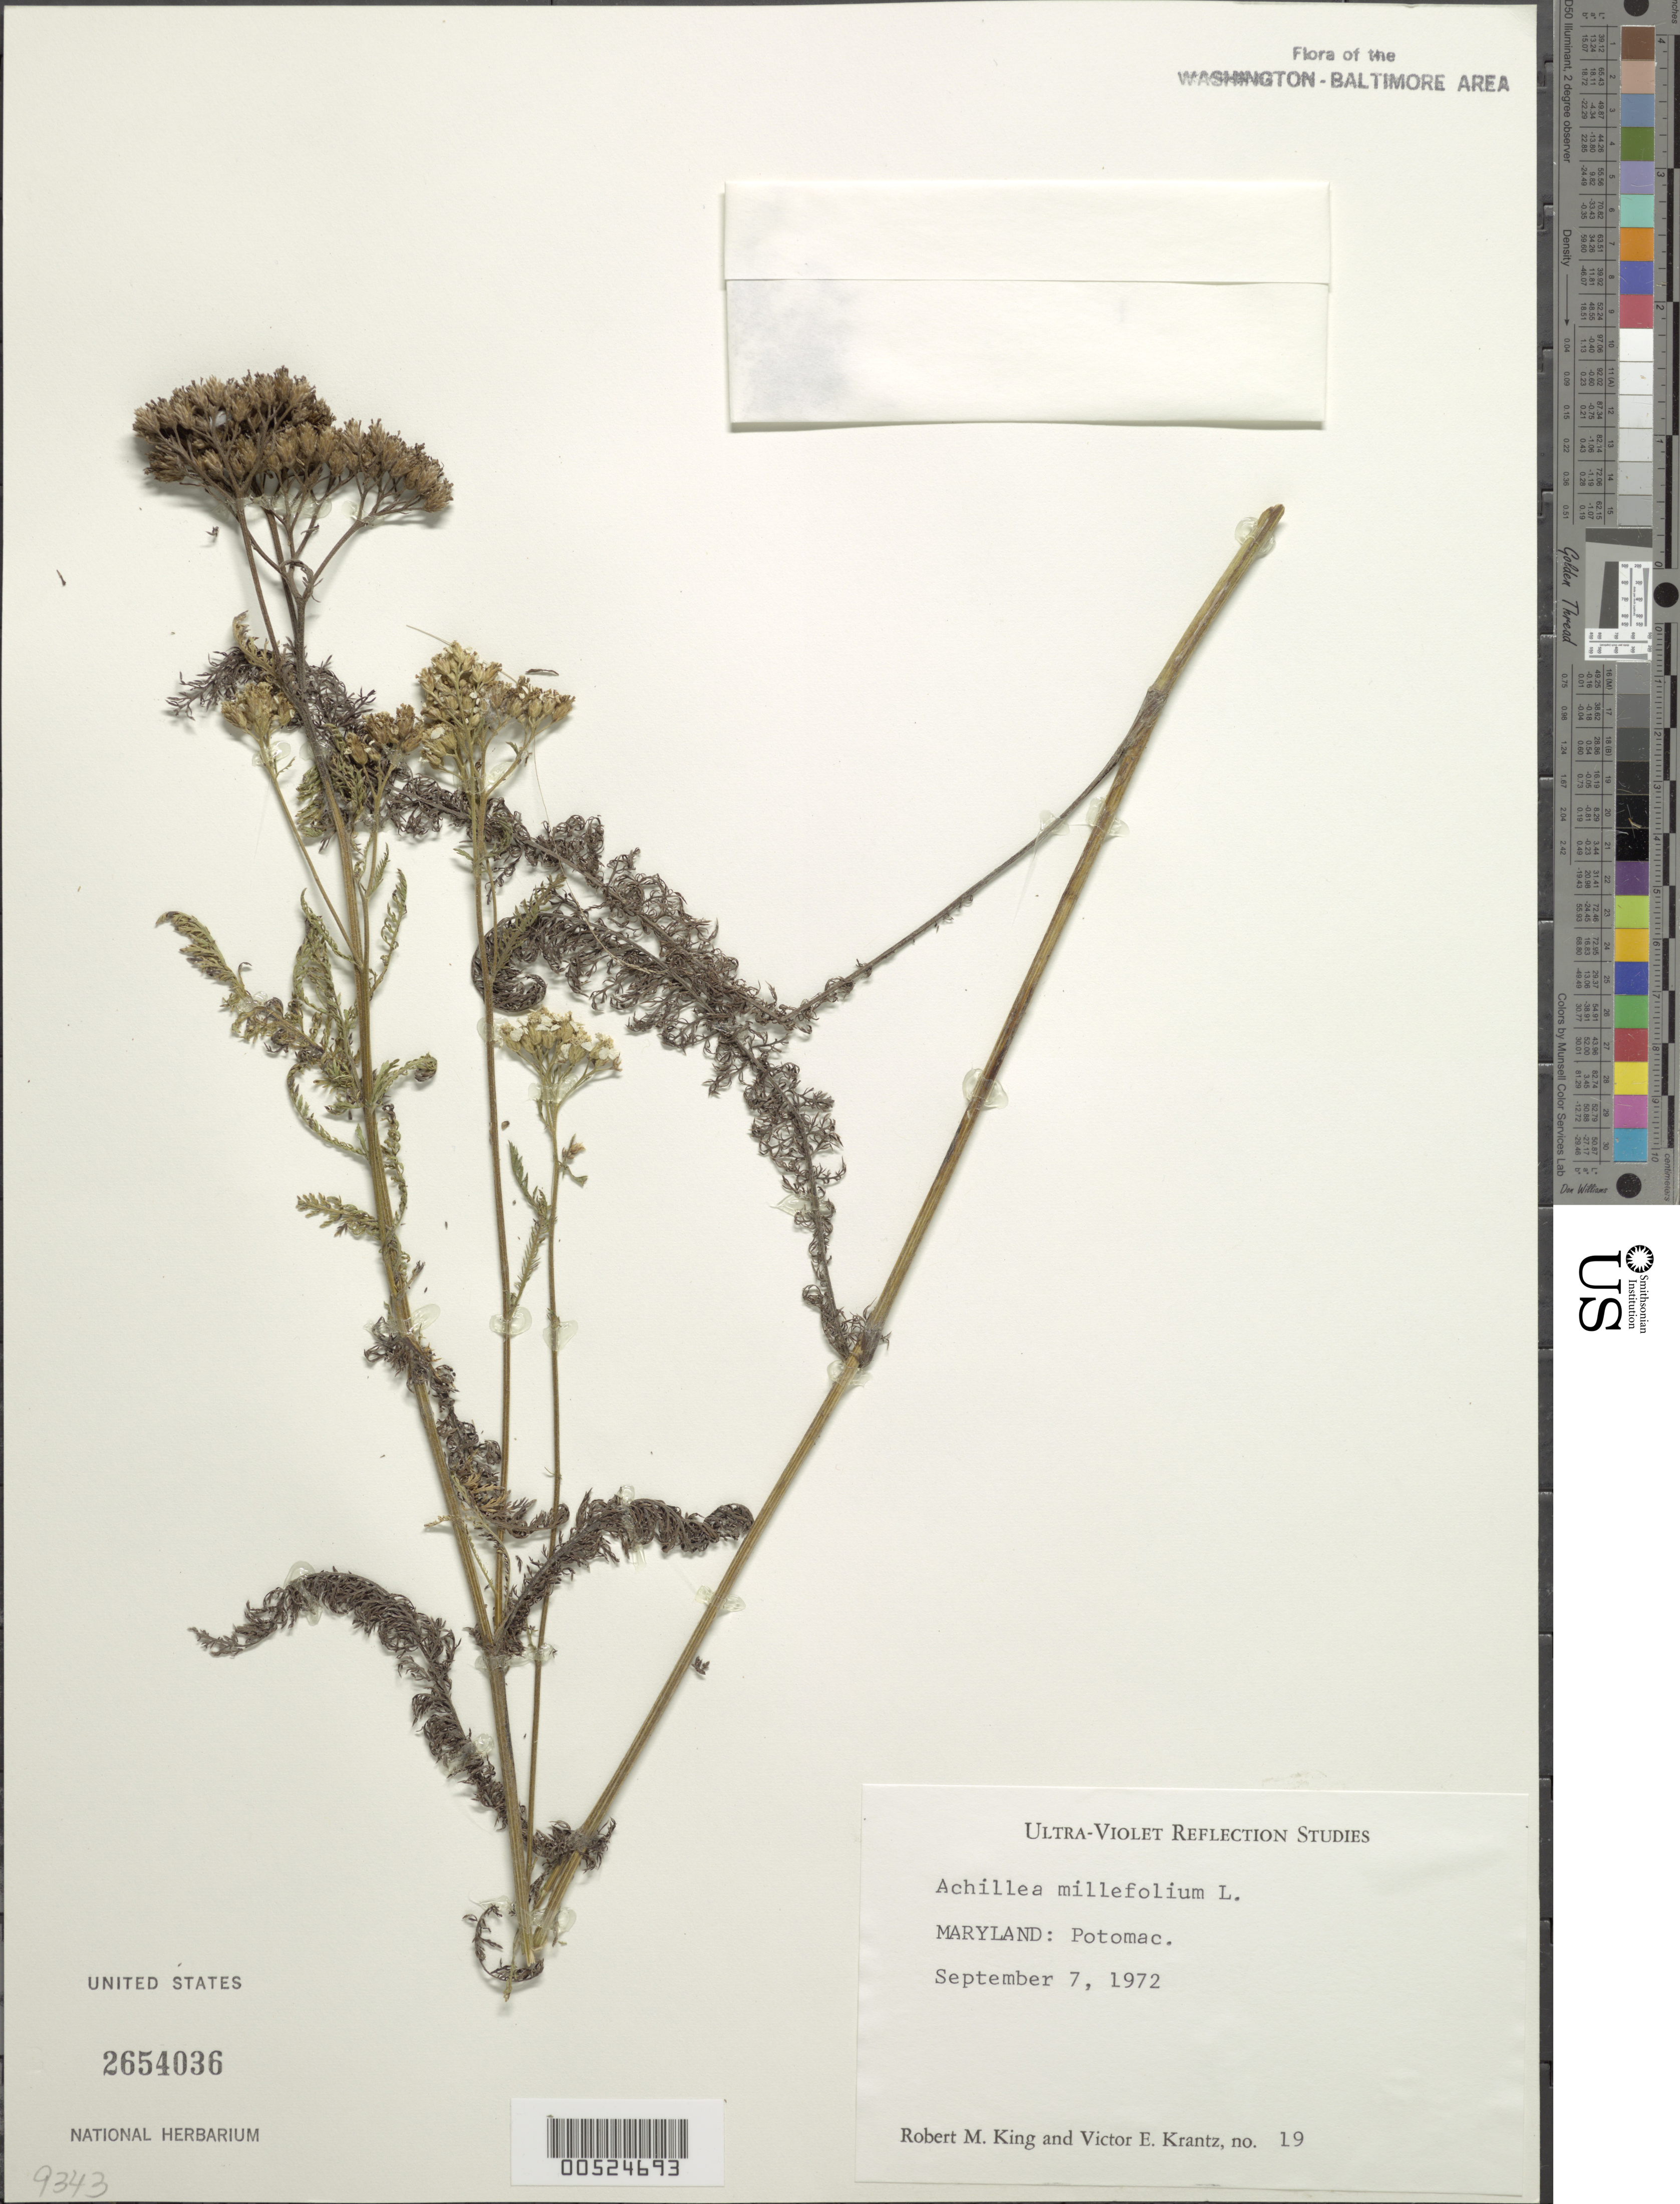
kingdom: Plantae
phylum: Tracheophyta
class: Magnoliopsida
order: Asterales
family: Asteraceae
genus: Achillea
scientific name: Achillea millefolium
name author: L.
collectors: R. M. King & V. Krantz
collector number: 19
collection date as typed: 07 Sep 1972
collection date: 1972-09-07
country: United States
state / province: Maryland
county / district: Montgomery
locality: Potomac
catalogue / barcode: US 2654036